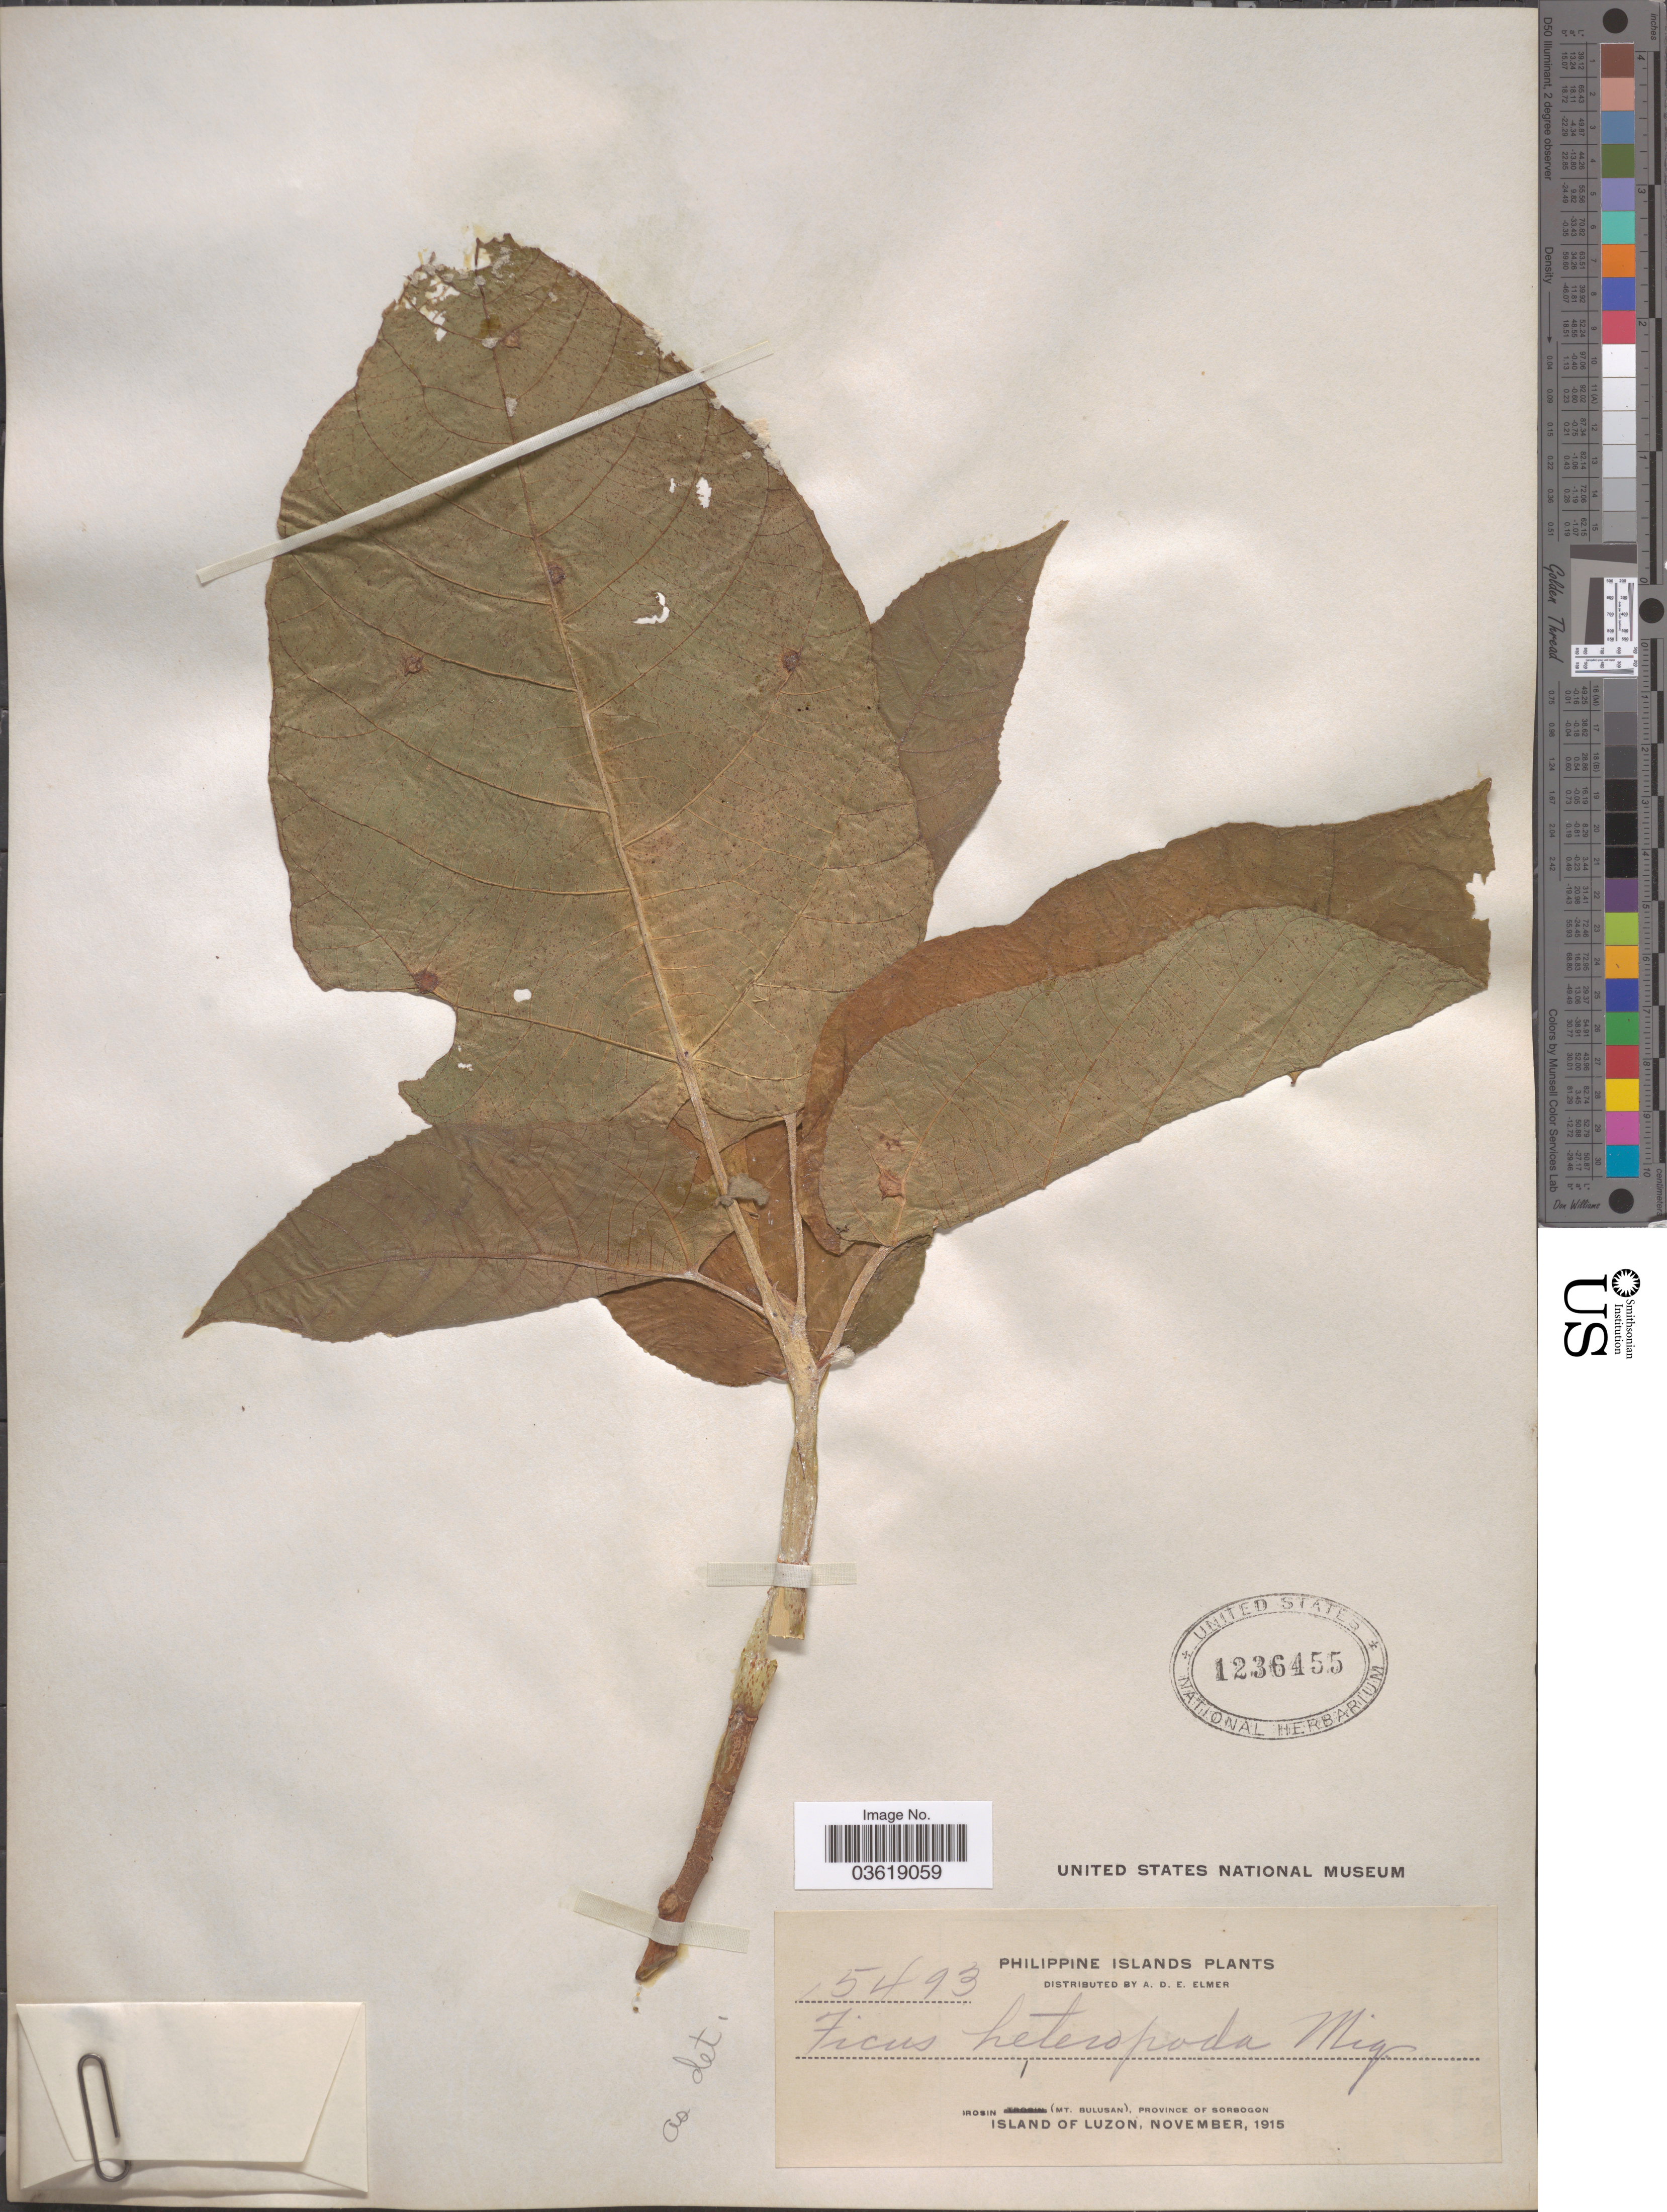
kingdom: Plantae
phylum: Tracheophyta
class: Magnoliopsida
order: Rosales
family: Moraceae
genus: Ficus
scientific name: Ficus heteropoda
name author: Miq.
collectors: A. D. E. Elmer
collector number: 15493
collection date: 1915-11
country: Philippines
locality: Philippine Islands. Irosin (Mt. Bulusan), Province of Sorsogon. Island of Luzon.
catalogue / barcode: US 1236455